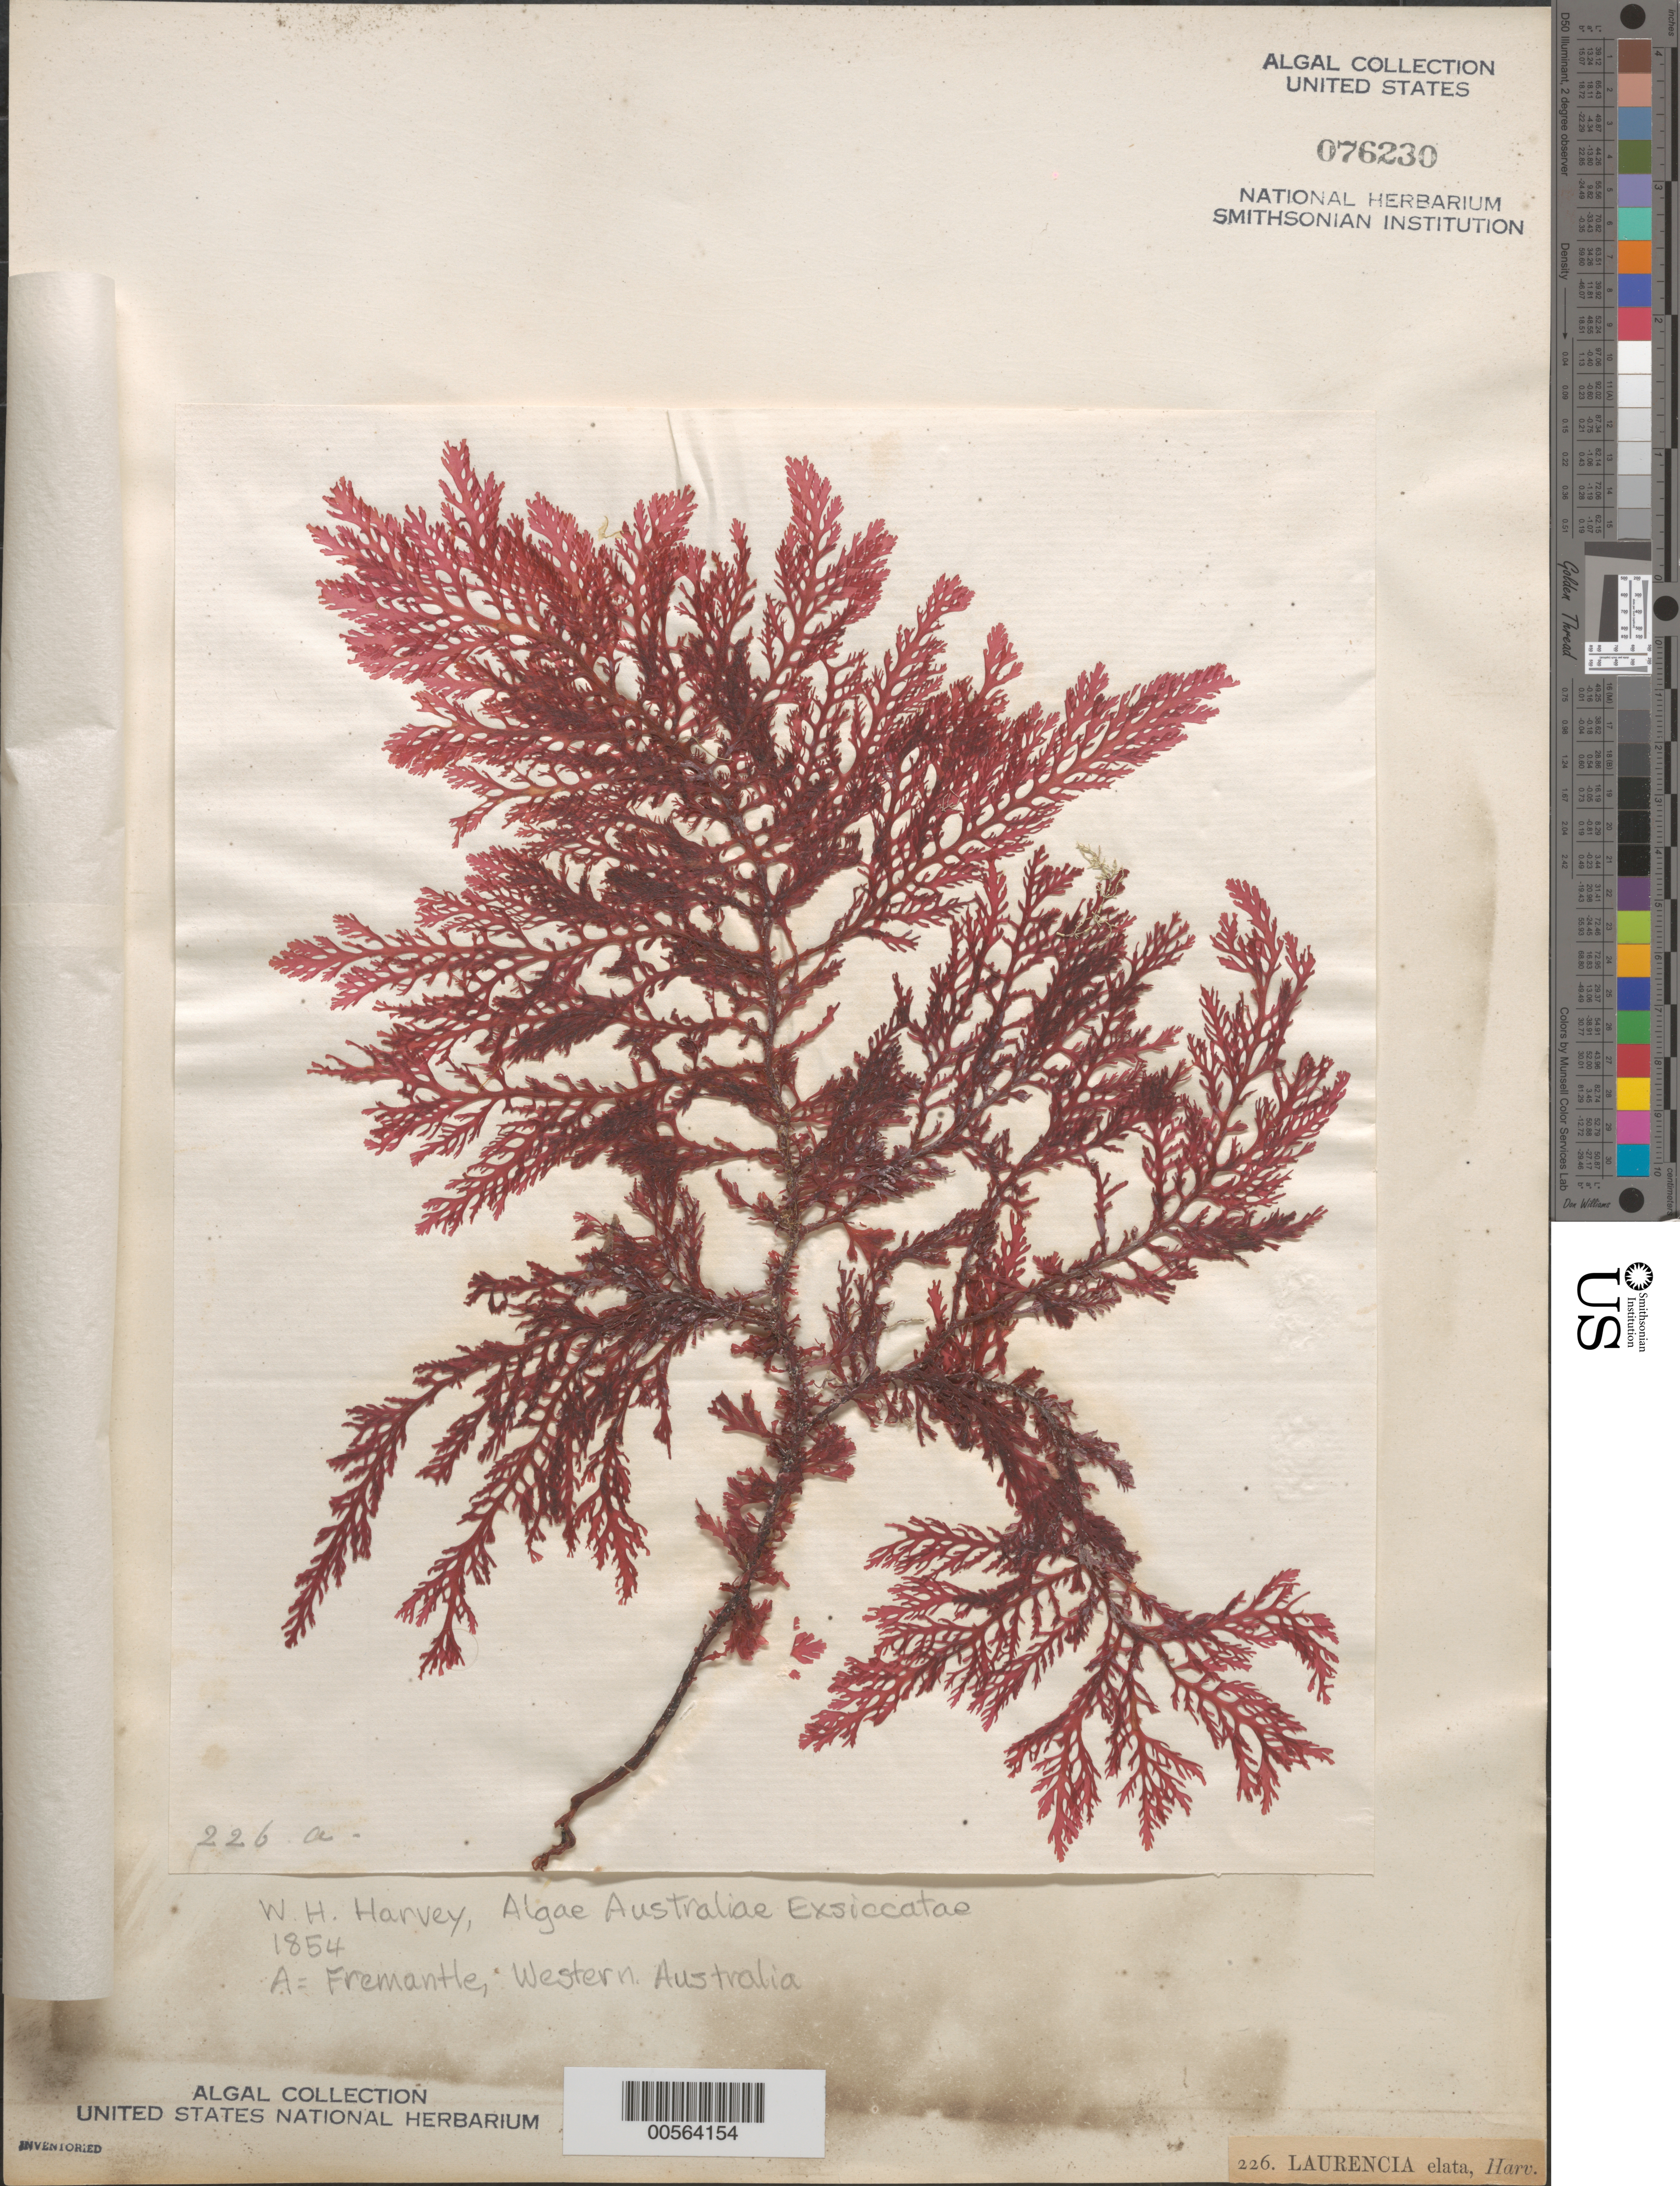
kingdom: Plantae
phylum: Rhodophyta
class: Florideophyceae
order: Ceramiales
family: Rhodomelaceae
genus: Corynecladia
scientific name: Corynecladia elata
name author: (C. Agardh) Cassano et al.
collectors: W. Harvey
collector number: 226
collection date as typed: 1854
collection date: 1854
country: Australia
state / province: Western Australia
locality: Fremantle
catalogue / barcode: US 76230